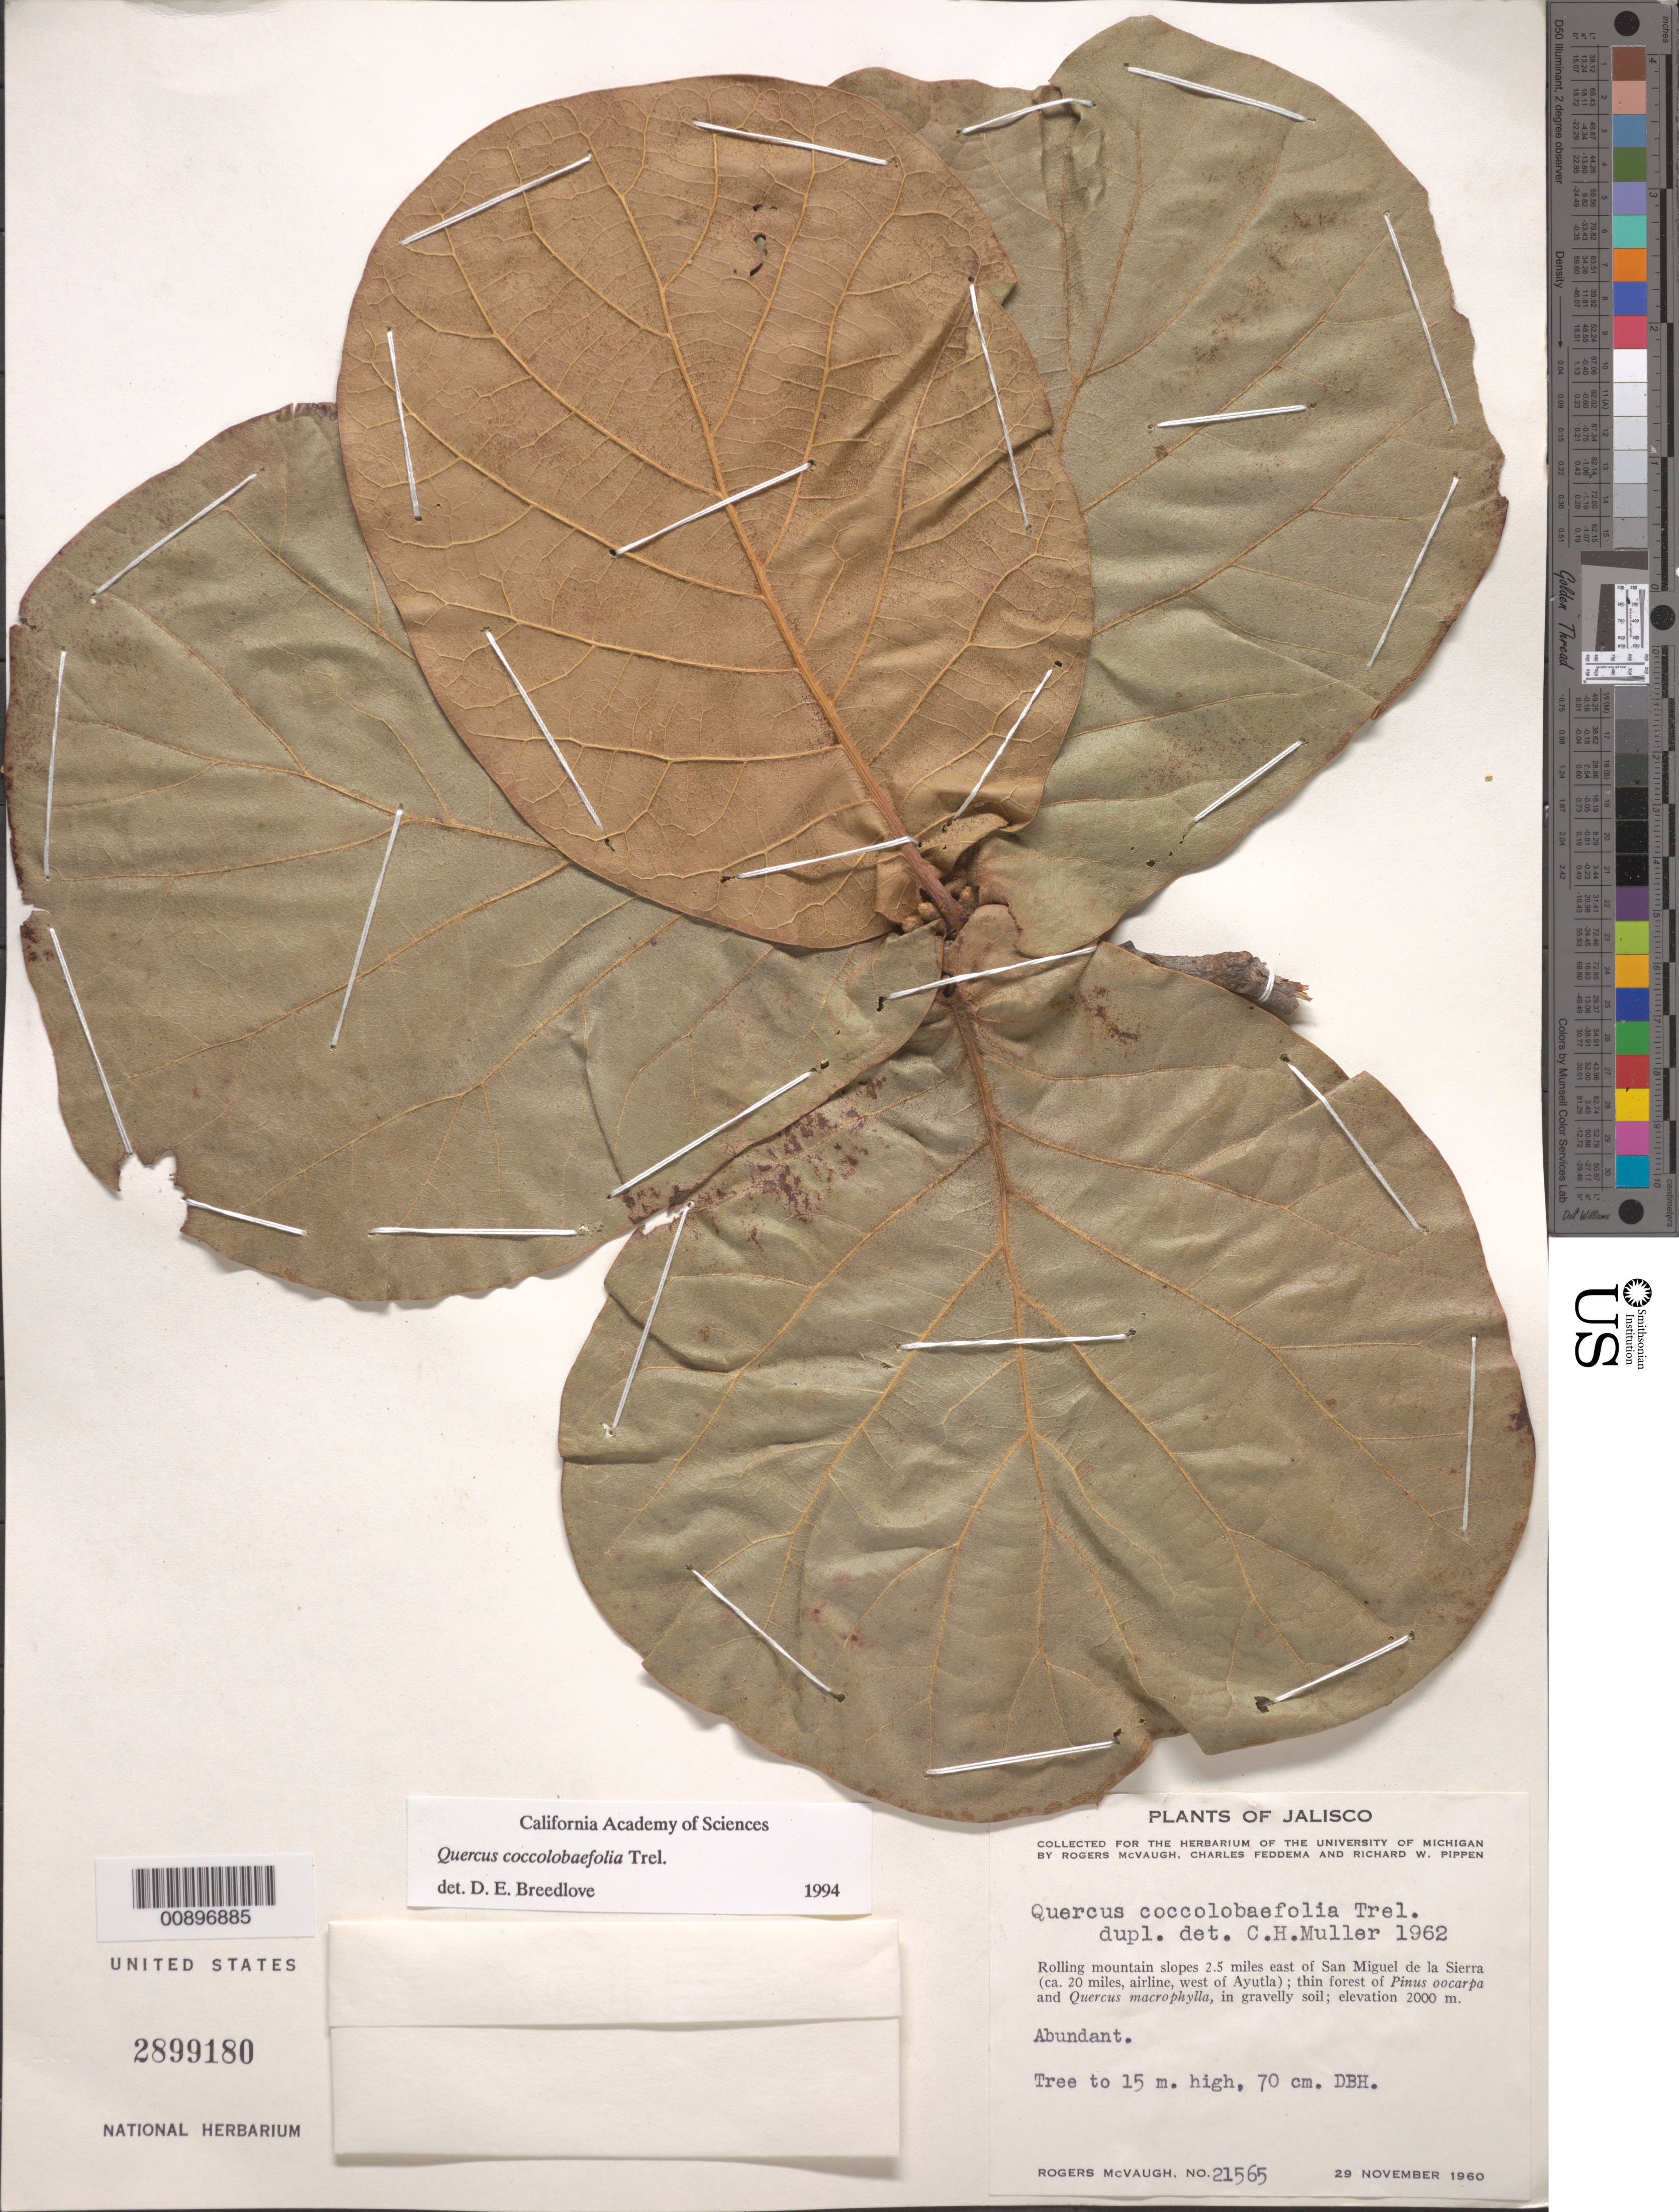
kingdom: Plantae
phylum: Tracheophyta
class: Magnoliopsida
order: Fagales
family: Fagaceae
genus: Quercus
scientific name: Quercus coccolobifolia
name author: Trel.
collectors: R. McVaugh, C. Feddema & R. W. Pippen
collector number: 21565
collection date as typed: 29 Nov 1960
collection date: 1960-11-29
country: Mexico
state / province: Jalisco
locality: Rolling mountain slopes 2.5 miles east of San Miguel de la Sierra (ca. 20 miles, airline, west of Ayutla).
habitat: Thin forest of Pinus oocarpa and Quercus macrophylla, in gravelly soil.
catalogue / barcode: US 2899180